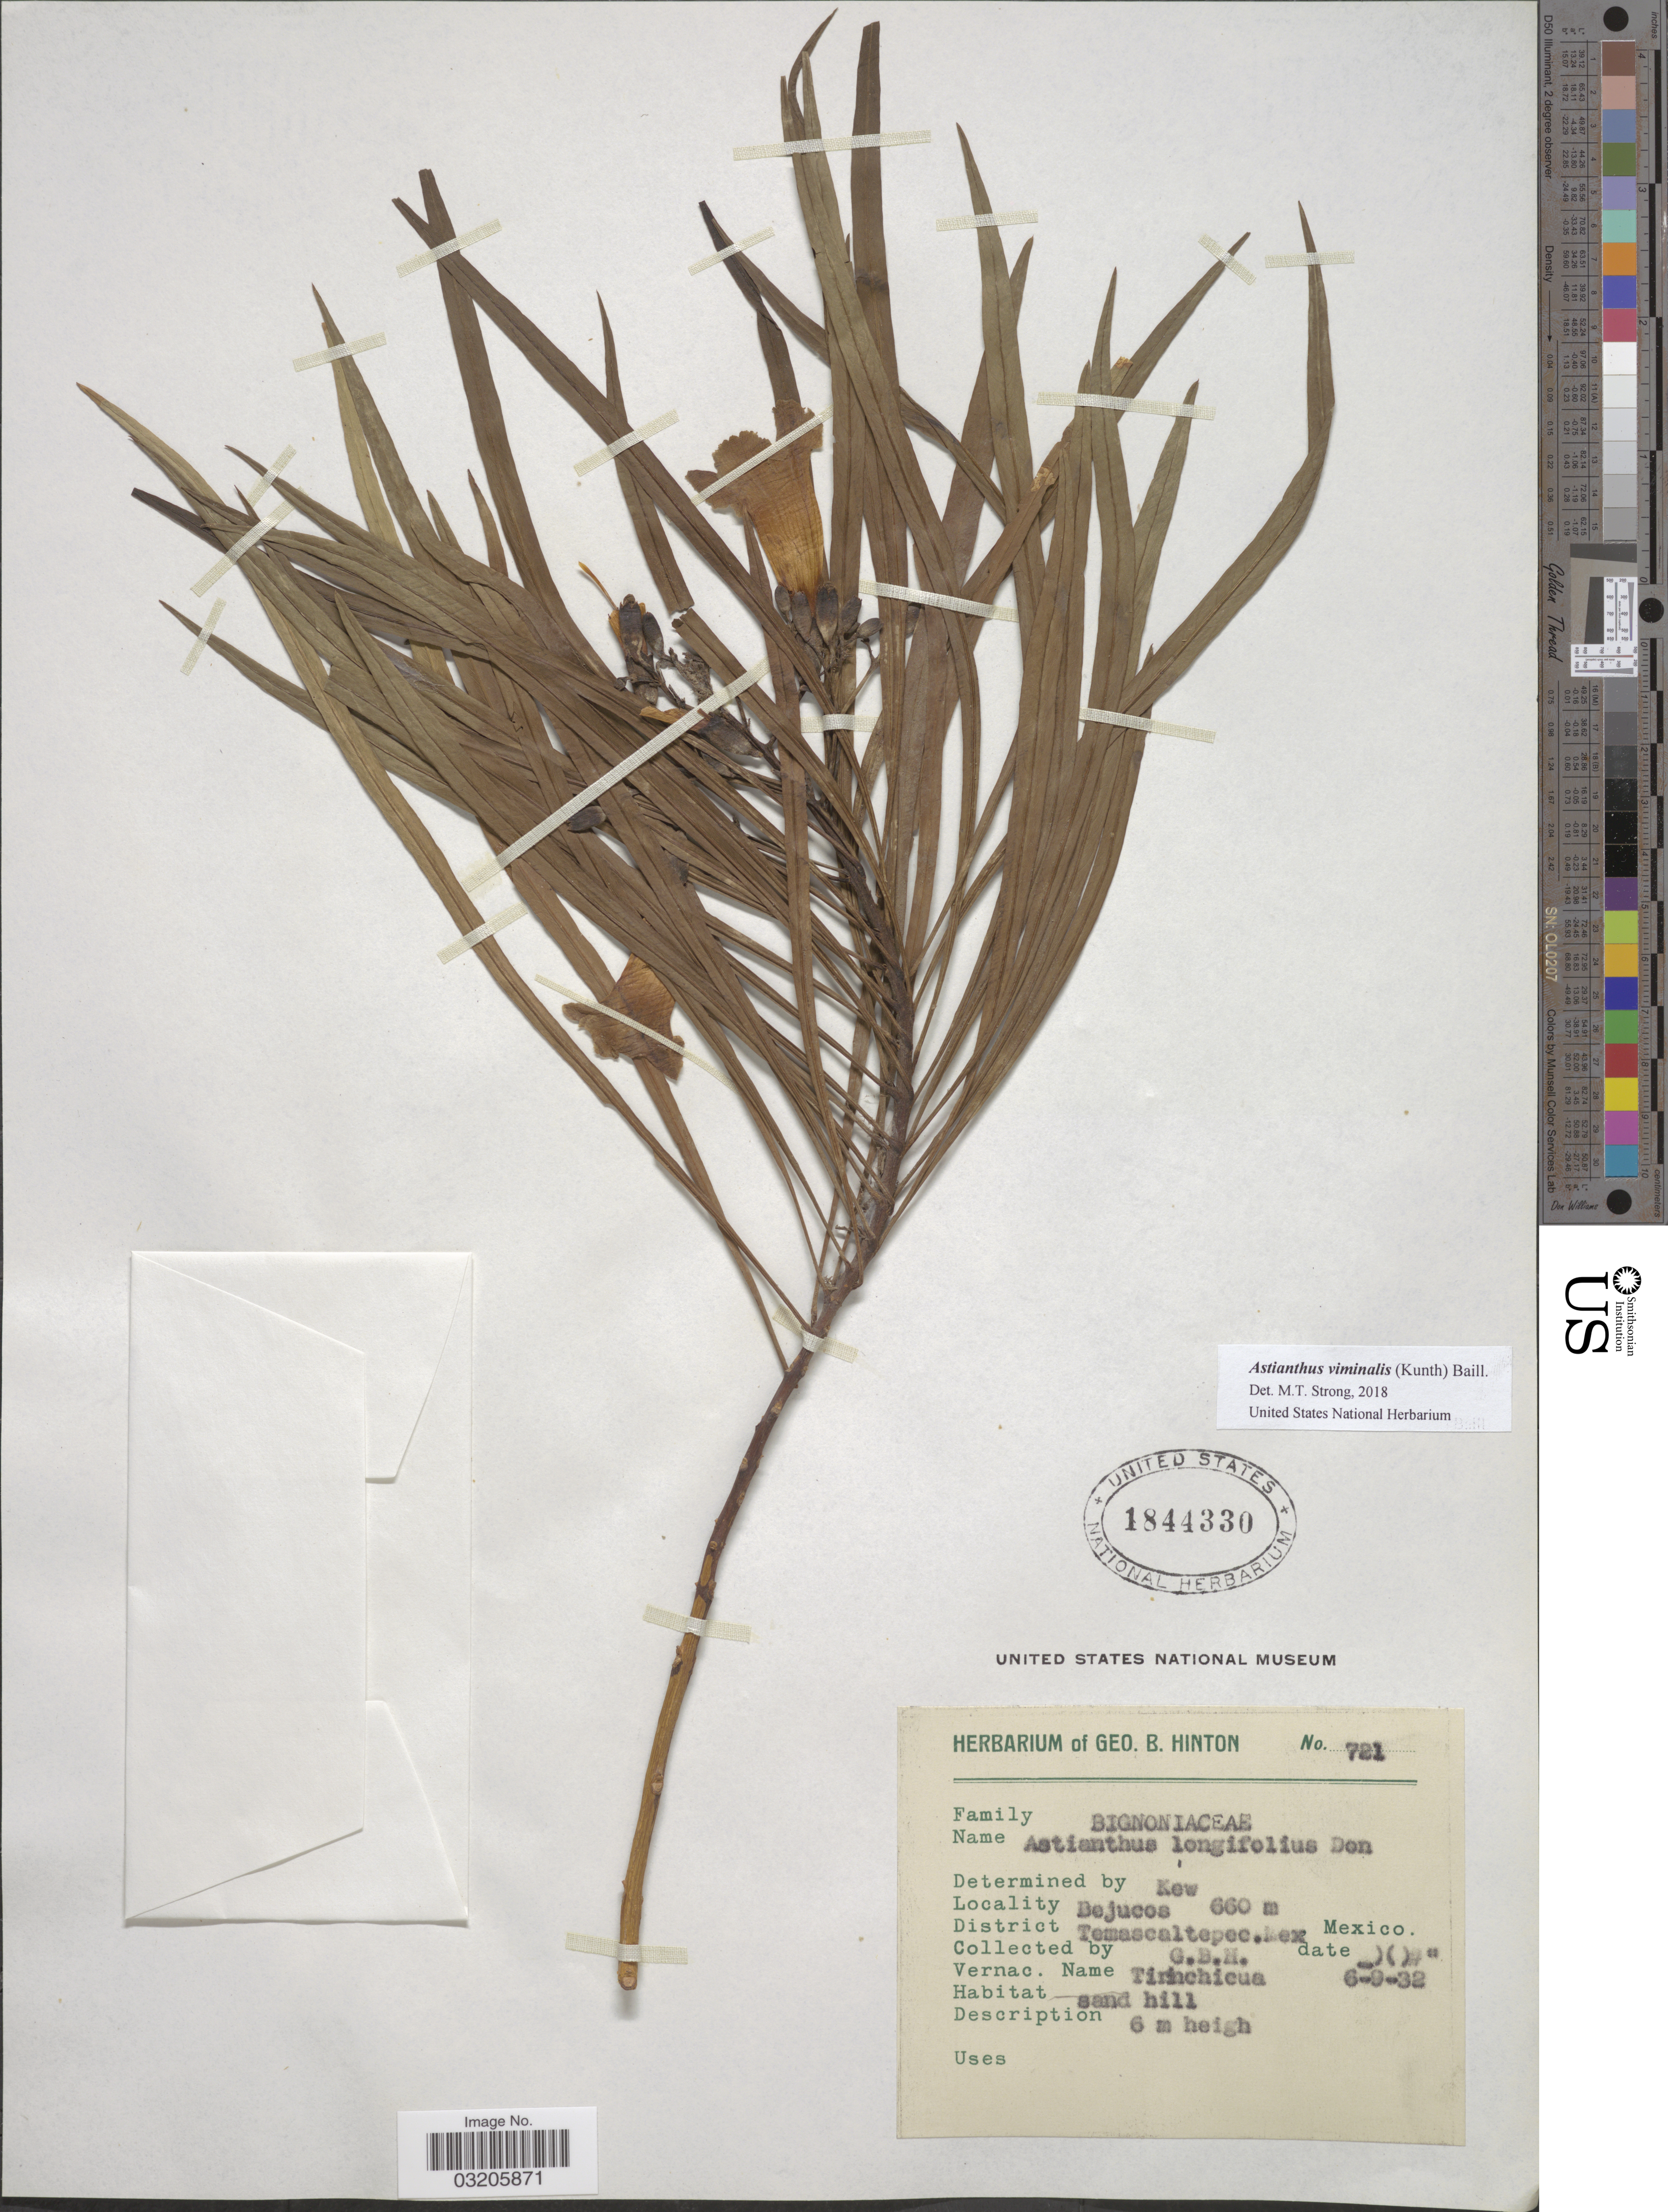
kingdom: Plantae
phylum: Tracheophyta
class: Magnoliopsida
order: Lamiales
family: Bignoniaceae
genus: Astianthus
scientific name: Astianthus viminalis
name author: (Kunth) Baill.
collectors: G. B. Hinton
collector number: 721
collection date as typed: Transcribed d/m/y: 6/9/32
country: Mexico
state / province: México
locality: Bejucos. Temascaltepec. Sand hill.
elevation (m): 660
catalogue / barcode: US 1844330